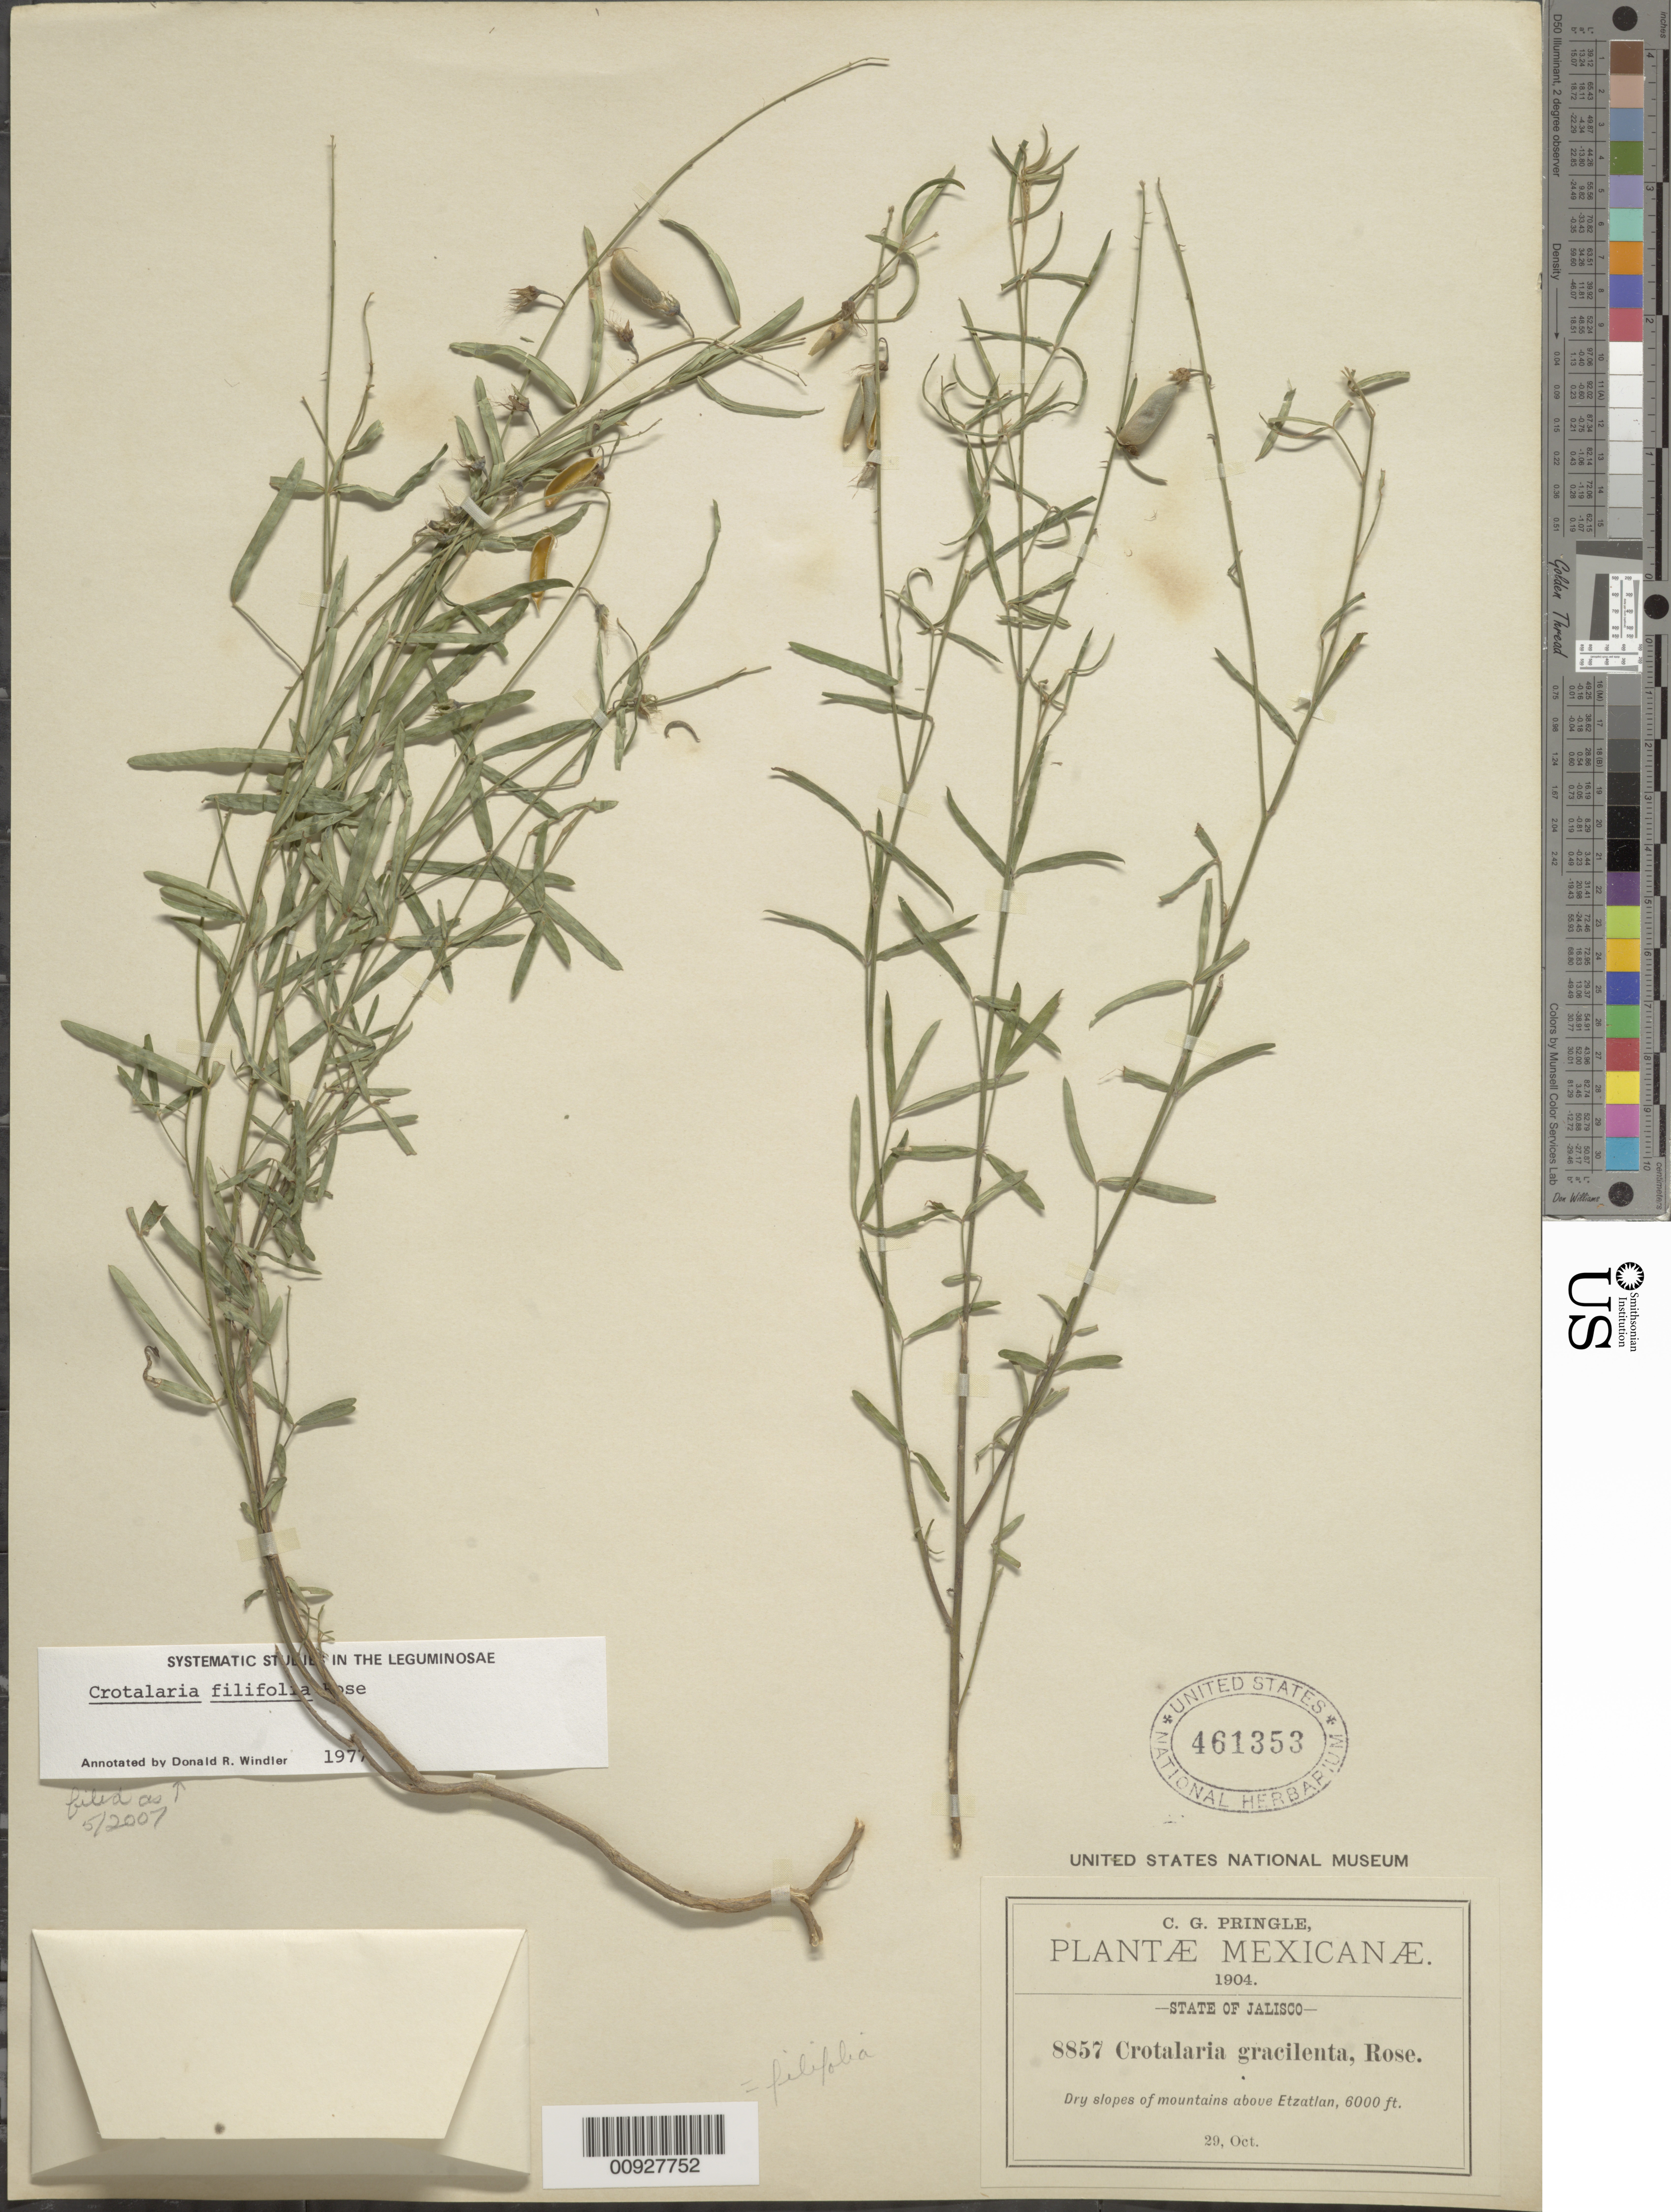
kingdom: Plantae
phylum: Tracheophyta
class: Magnoliopsida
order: Fabales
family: Fabaceae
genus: Crotalaria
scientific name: Crotalaria filifolia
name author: Rose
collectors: C. G. Pringle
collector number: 8857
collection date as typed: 29 Oct 1904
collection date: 1904-10-29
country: Mexico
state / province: Jalisco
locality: Above Etzatlan, State of Jalisco.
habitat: Dry slopes of mountains.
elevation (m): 1829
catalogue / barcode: US 461353